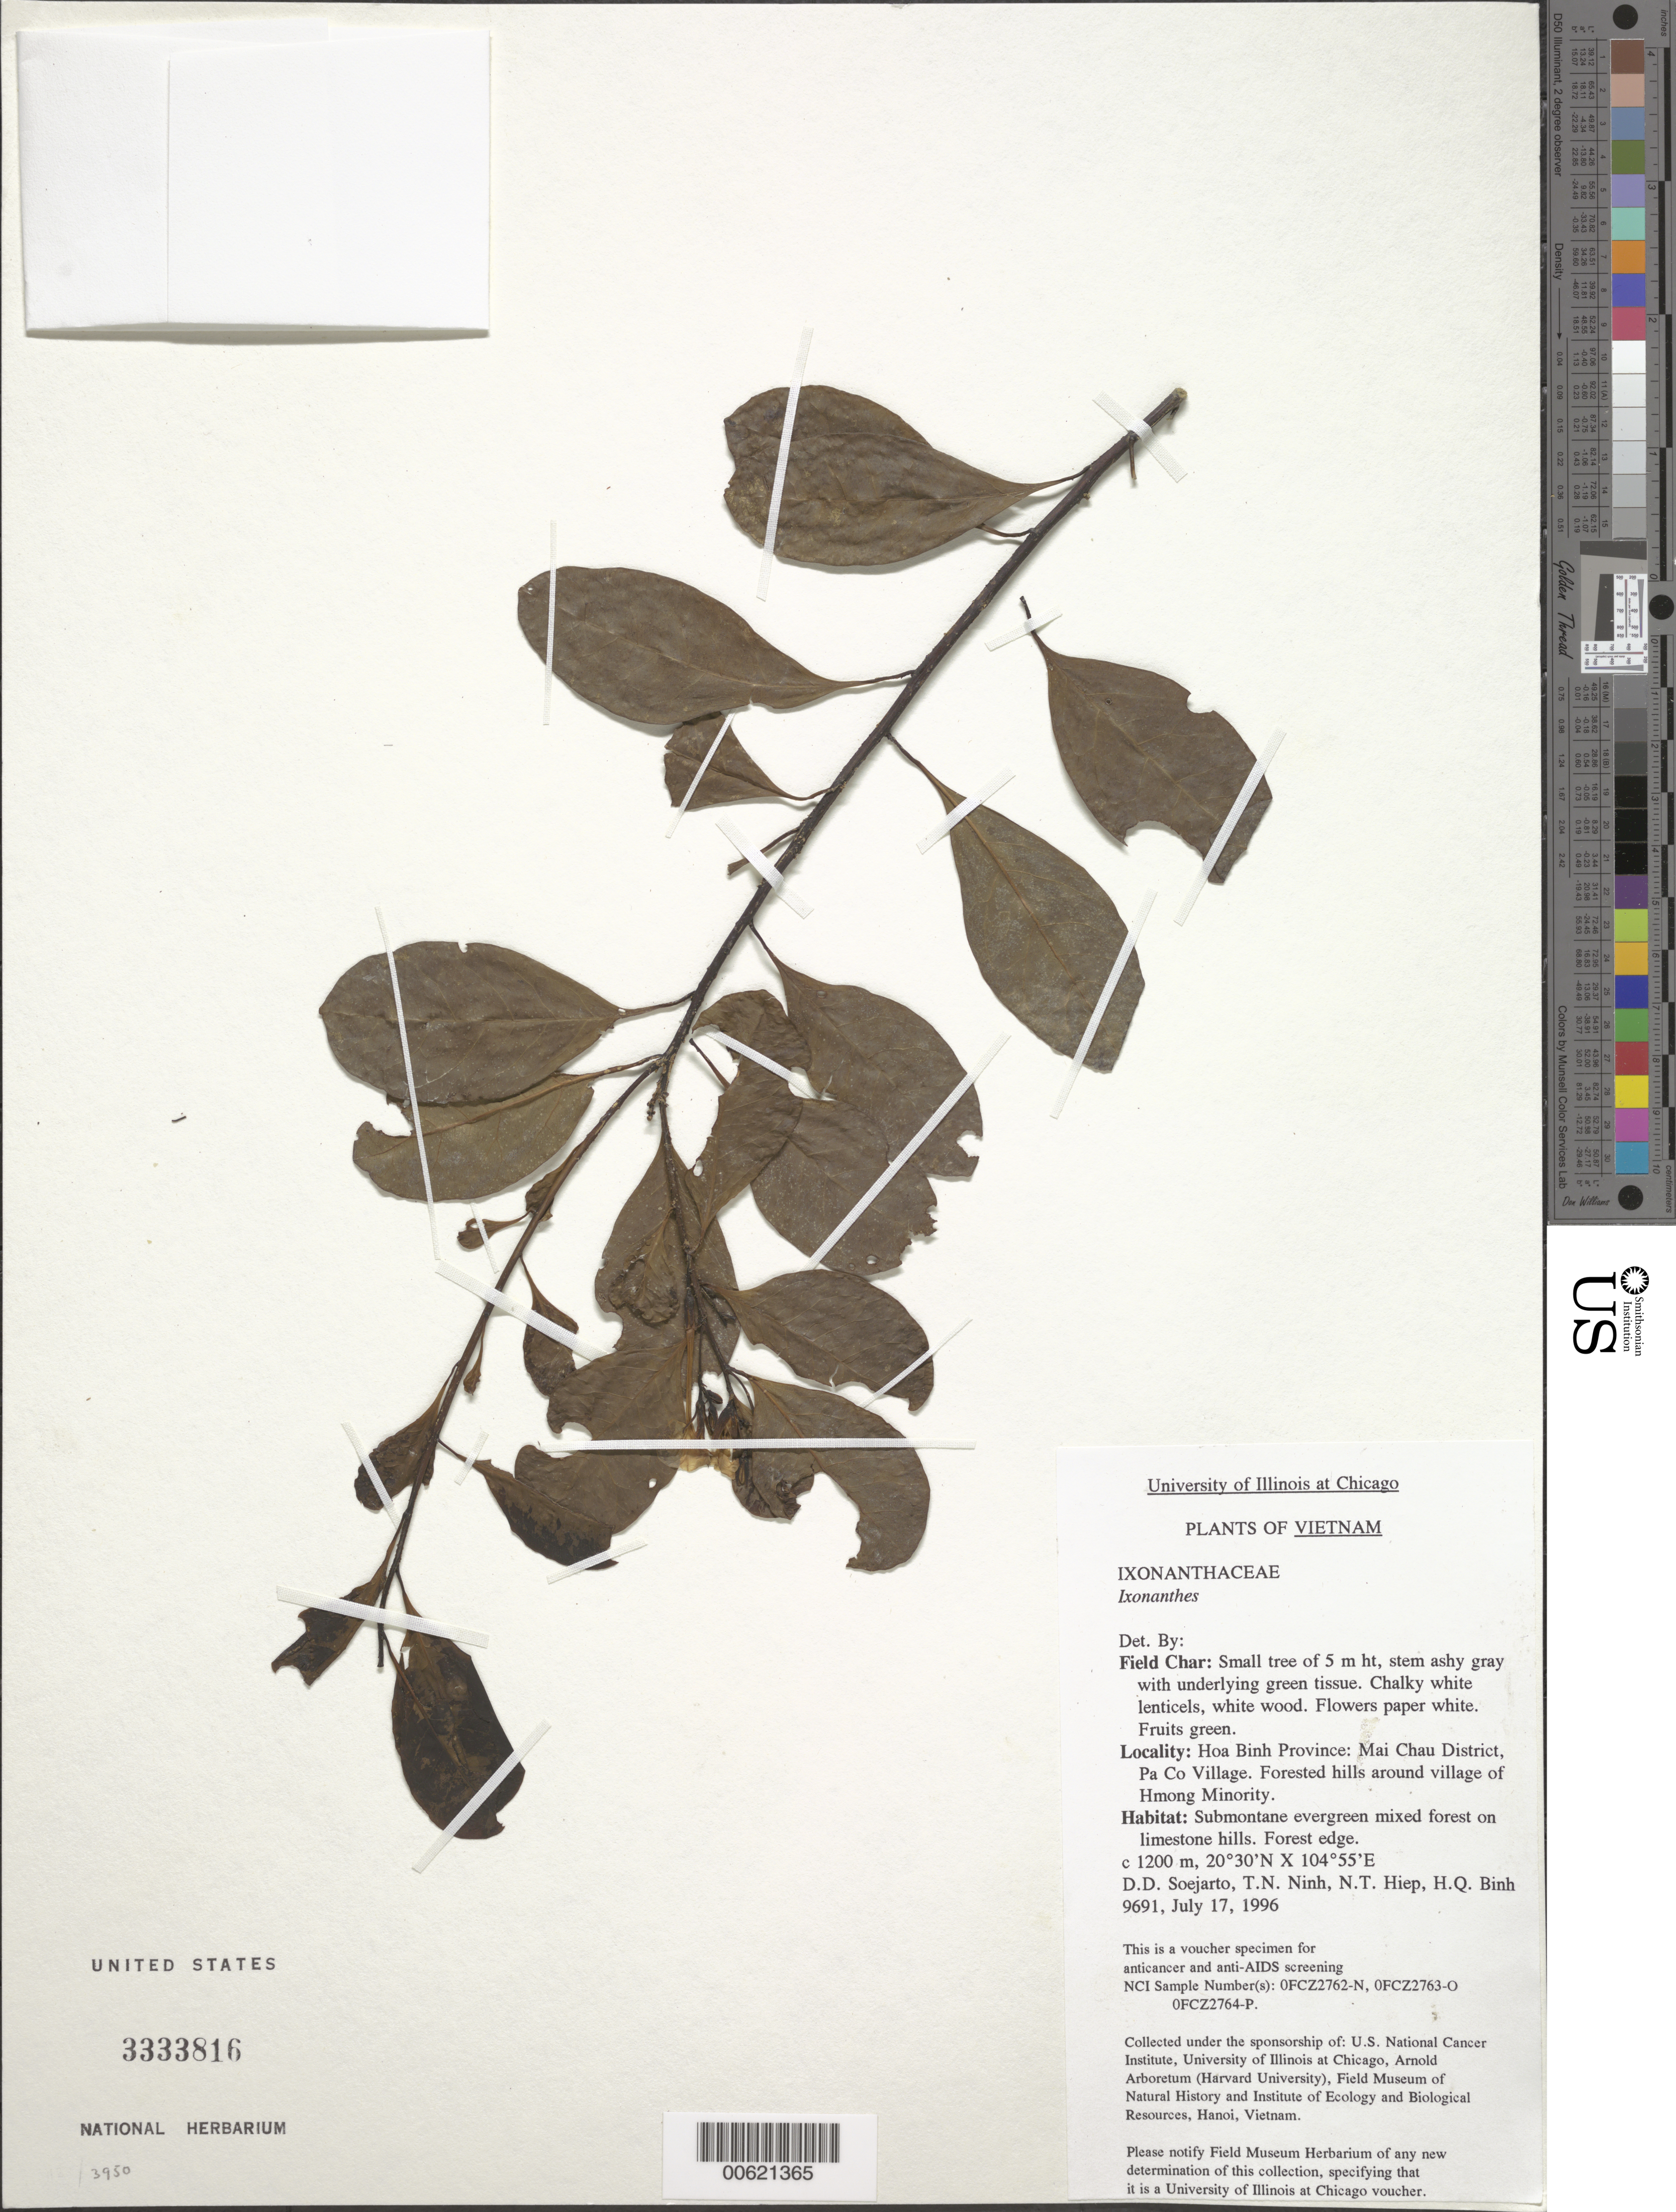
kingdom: Plantae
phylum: Tracheophyta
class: Magnoliopsida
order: Malpighiales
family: Ixonanthaceae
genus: Ixonanthes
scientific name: Ixonanthes sp.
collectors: T. N. Ninh, N. T. Hiep & H. Q. Binh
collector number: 9691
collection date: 1996-07-17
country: Vietnam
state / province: Hoa Binh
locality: Mai Chau District, Pa Co Village. Forested hills around village of Hmong Minority.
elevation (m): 1200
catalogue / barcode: US 3333816